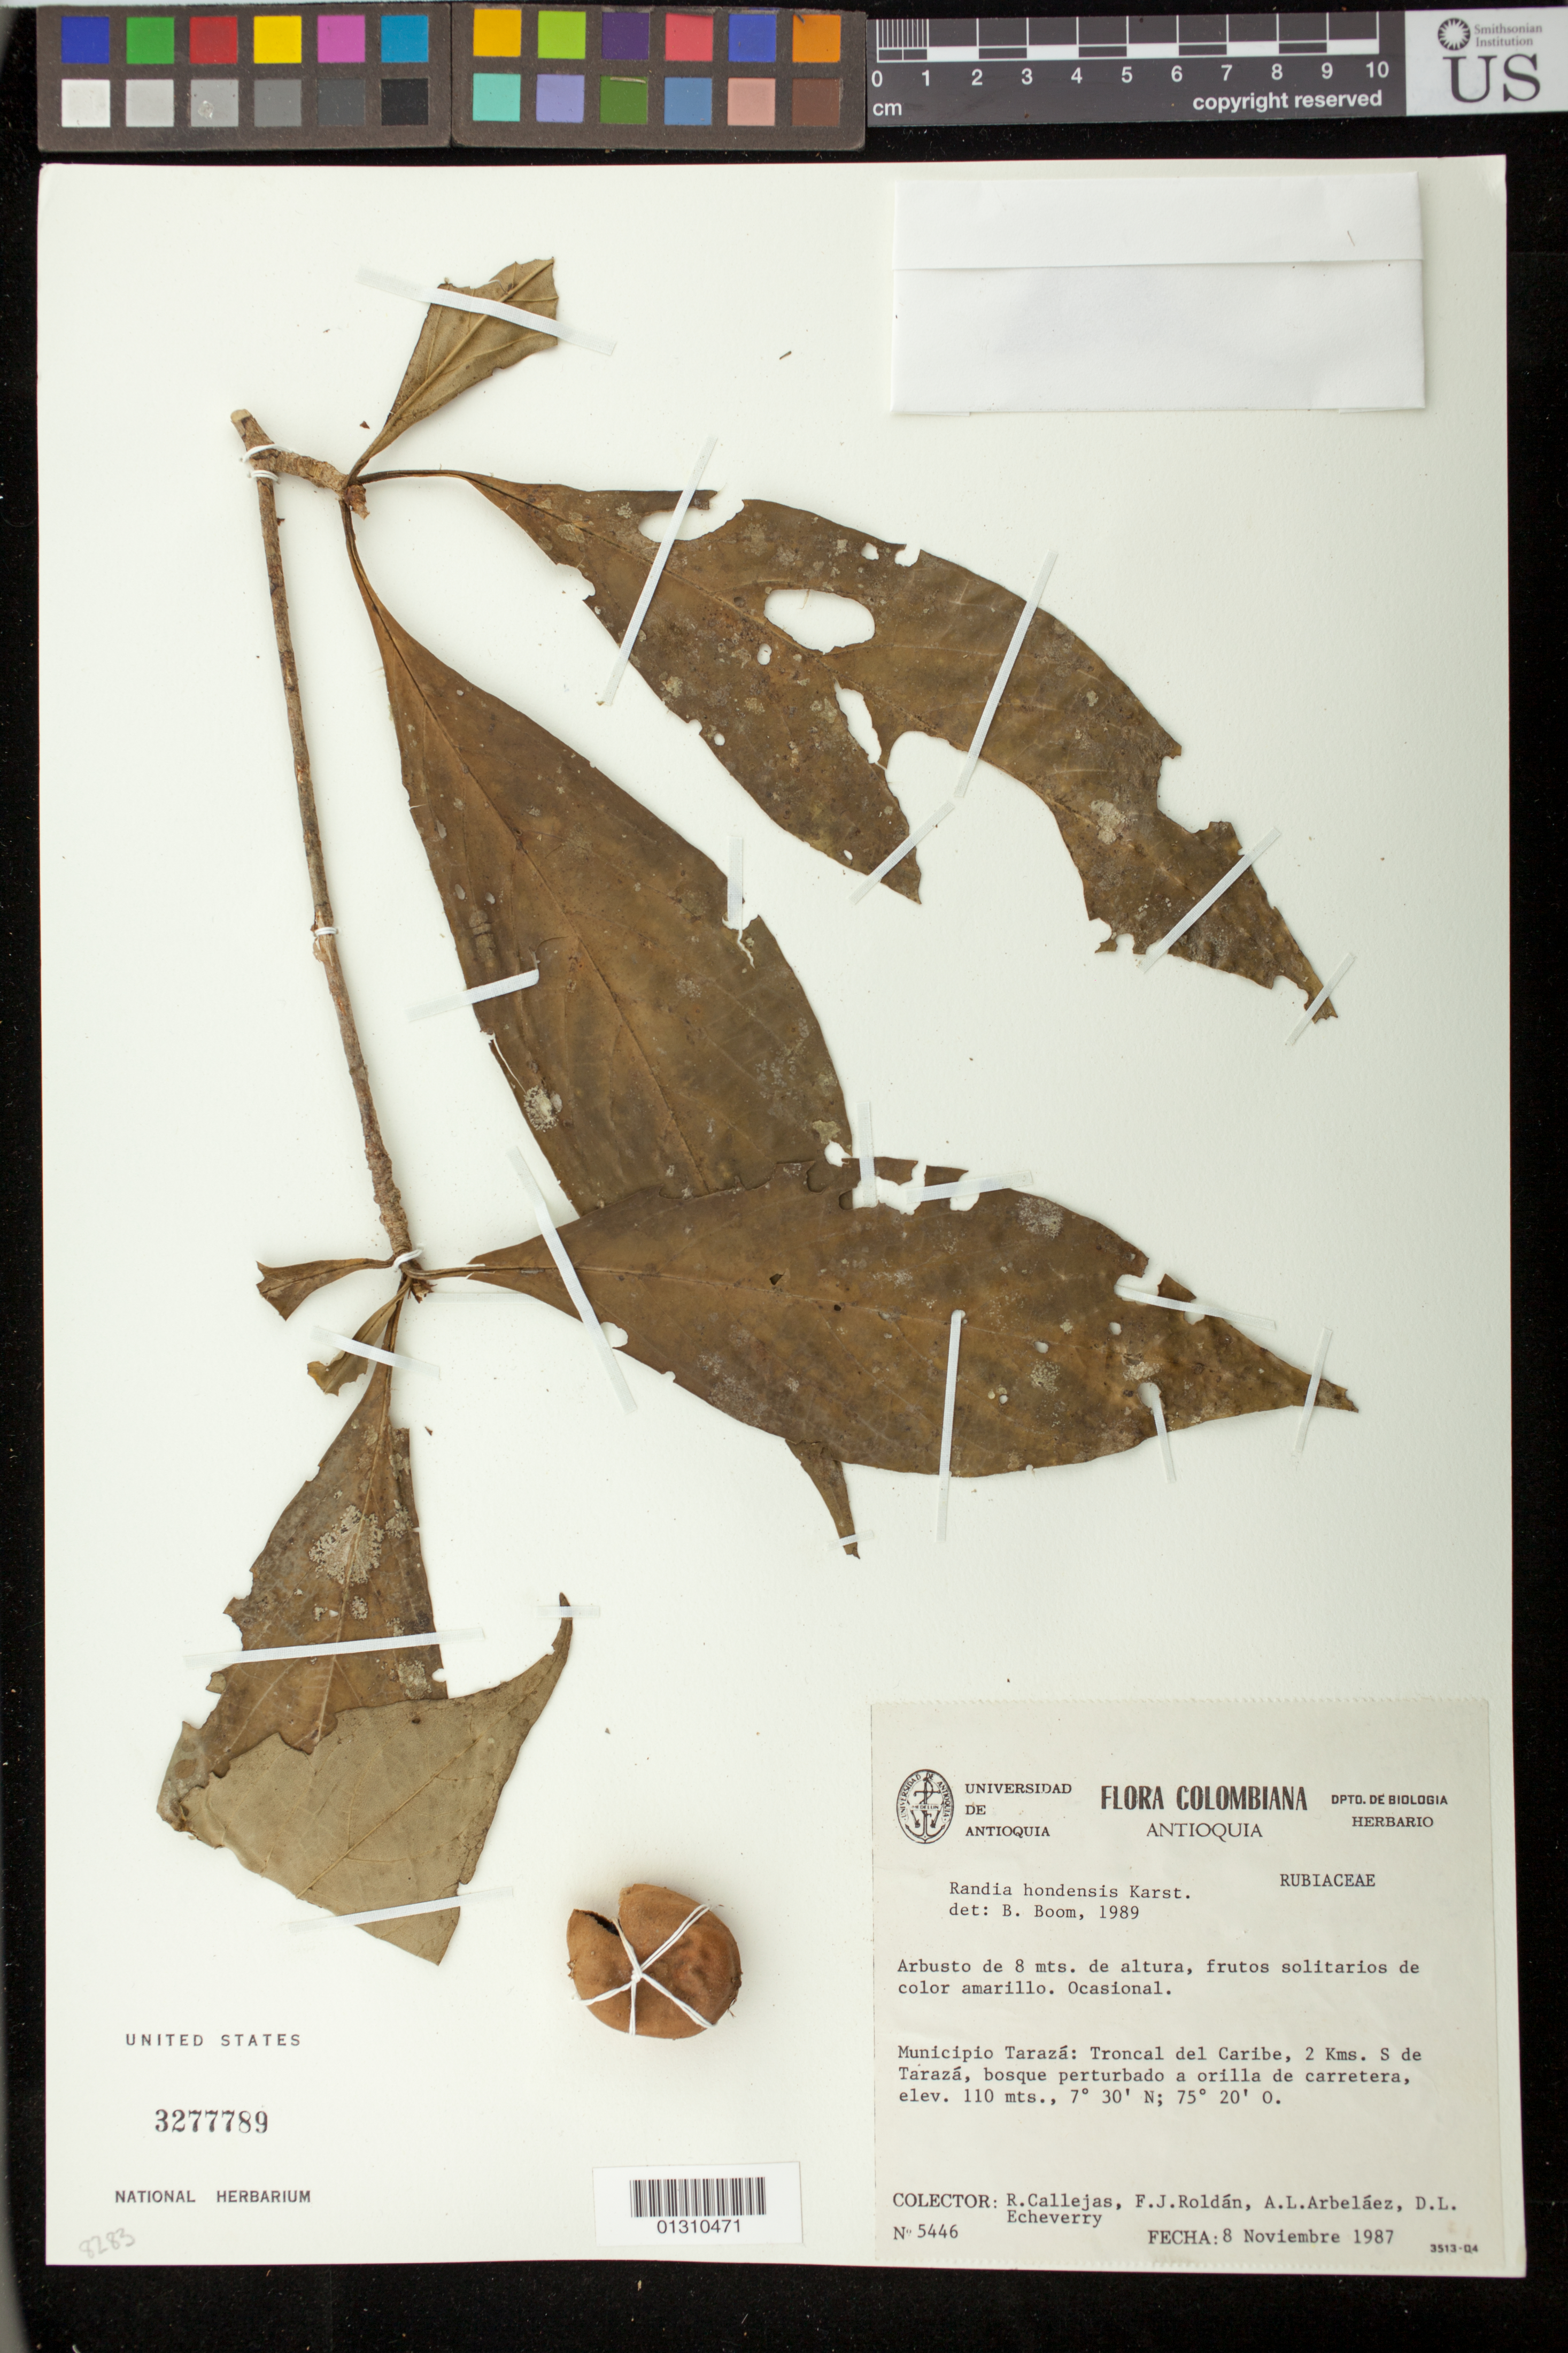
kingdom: Plantae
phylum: Tracheophyta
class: Magnoliopsida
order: Gentianales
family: Rubiaceae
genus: Randia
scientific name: Randia hondensis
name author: H. Karst.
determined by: Boom, B. M.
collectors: R. Callejas, F. J. Roldán, A. L. Arbelaez & D. Echeverry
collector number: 5446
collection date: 1987-11-08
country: Colombia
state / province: Antioquia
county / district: Taraza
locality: Troncal del Caribe, 2 Kms. S de Taraza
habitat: Bosque perturbado a orilla de carretera.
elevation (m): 110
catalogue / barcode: US 3277789